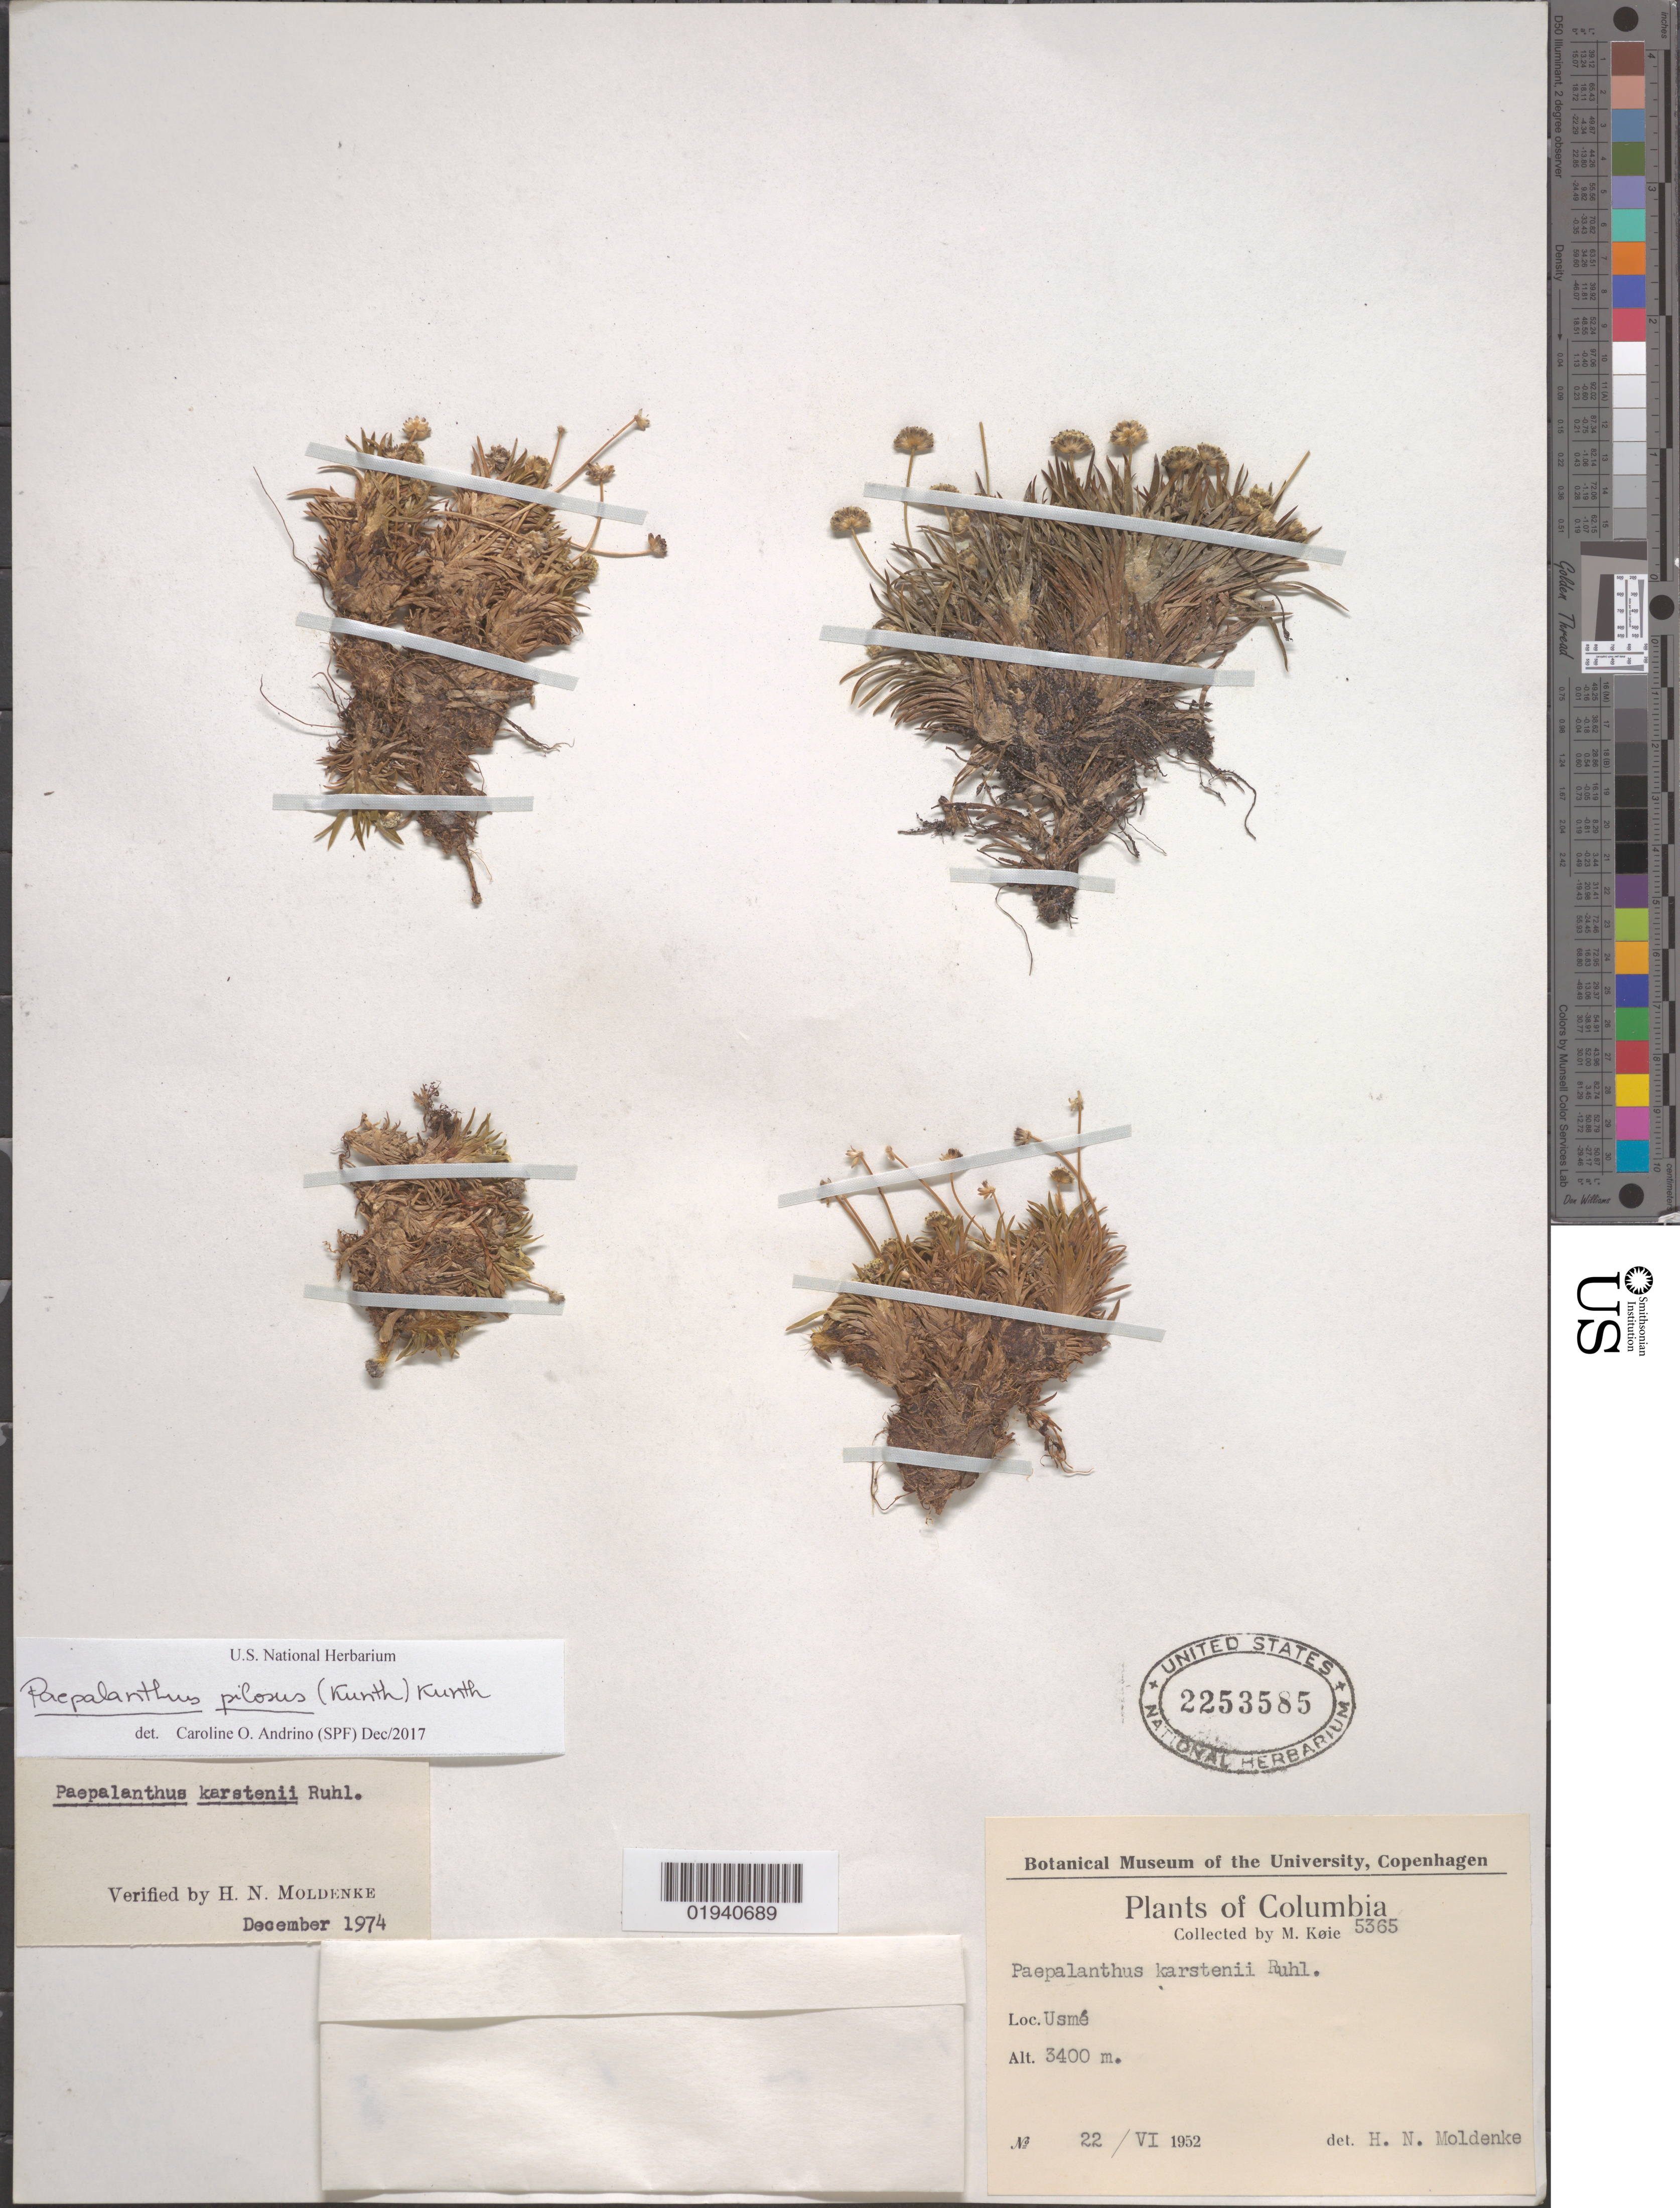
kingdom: Plantae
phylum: Tracheophyta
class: Liliopsida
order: Poales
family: Eriocaulaceae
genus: Paepalanthus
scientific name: Paepalanthus pilosus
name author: (Kunth) Kunth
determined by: Andrino, C. O.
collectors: M. Köie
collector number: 5365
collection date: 1952-06-22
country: Colombia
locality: Usme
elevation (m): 3400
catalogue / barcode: US 2253585